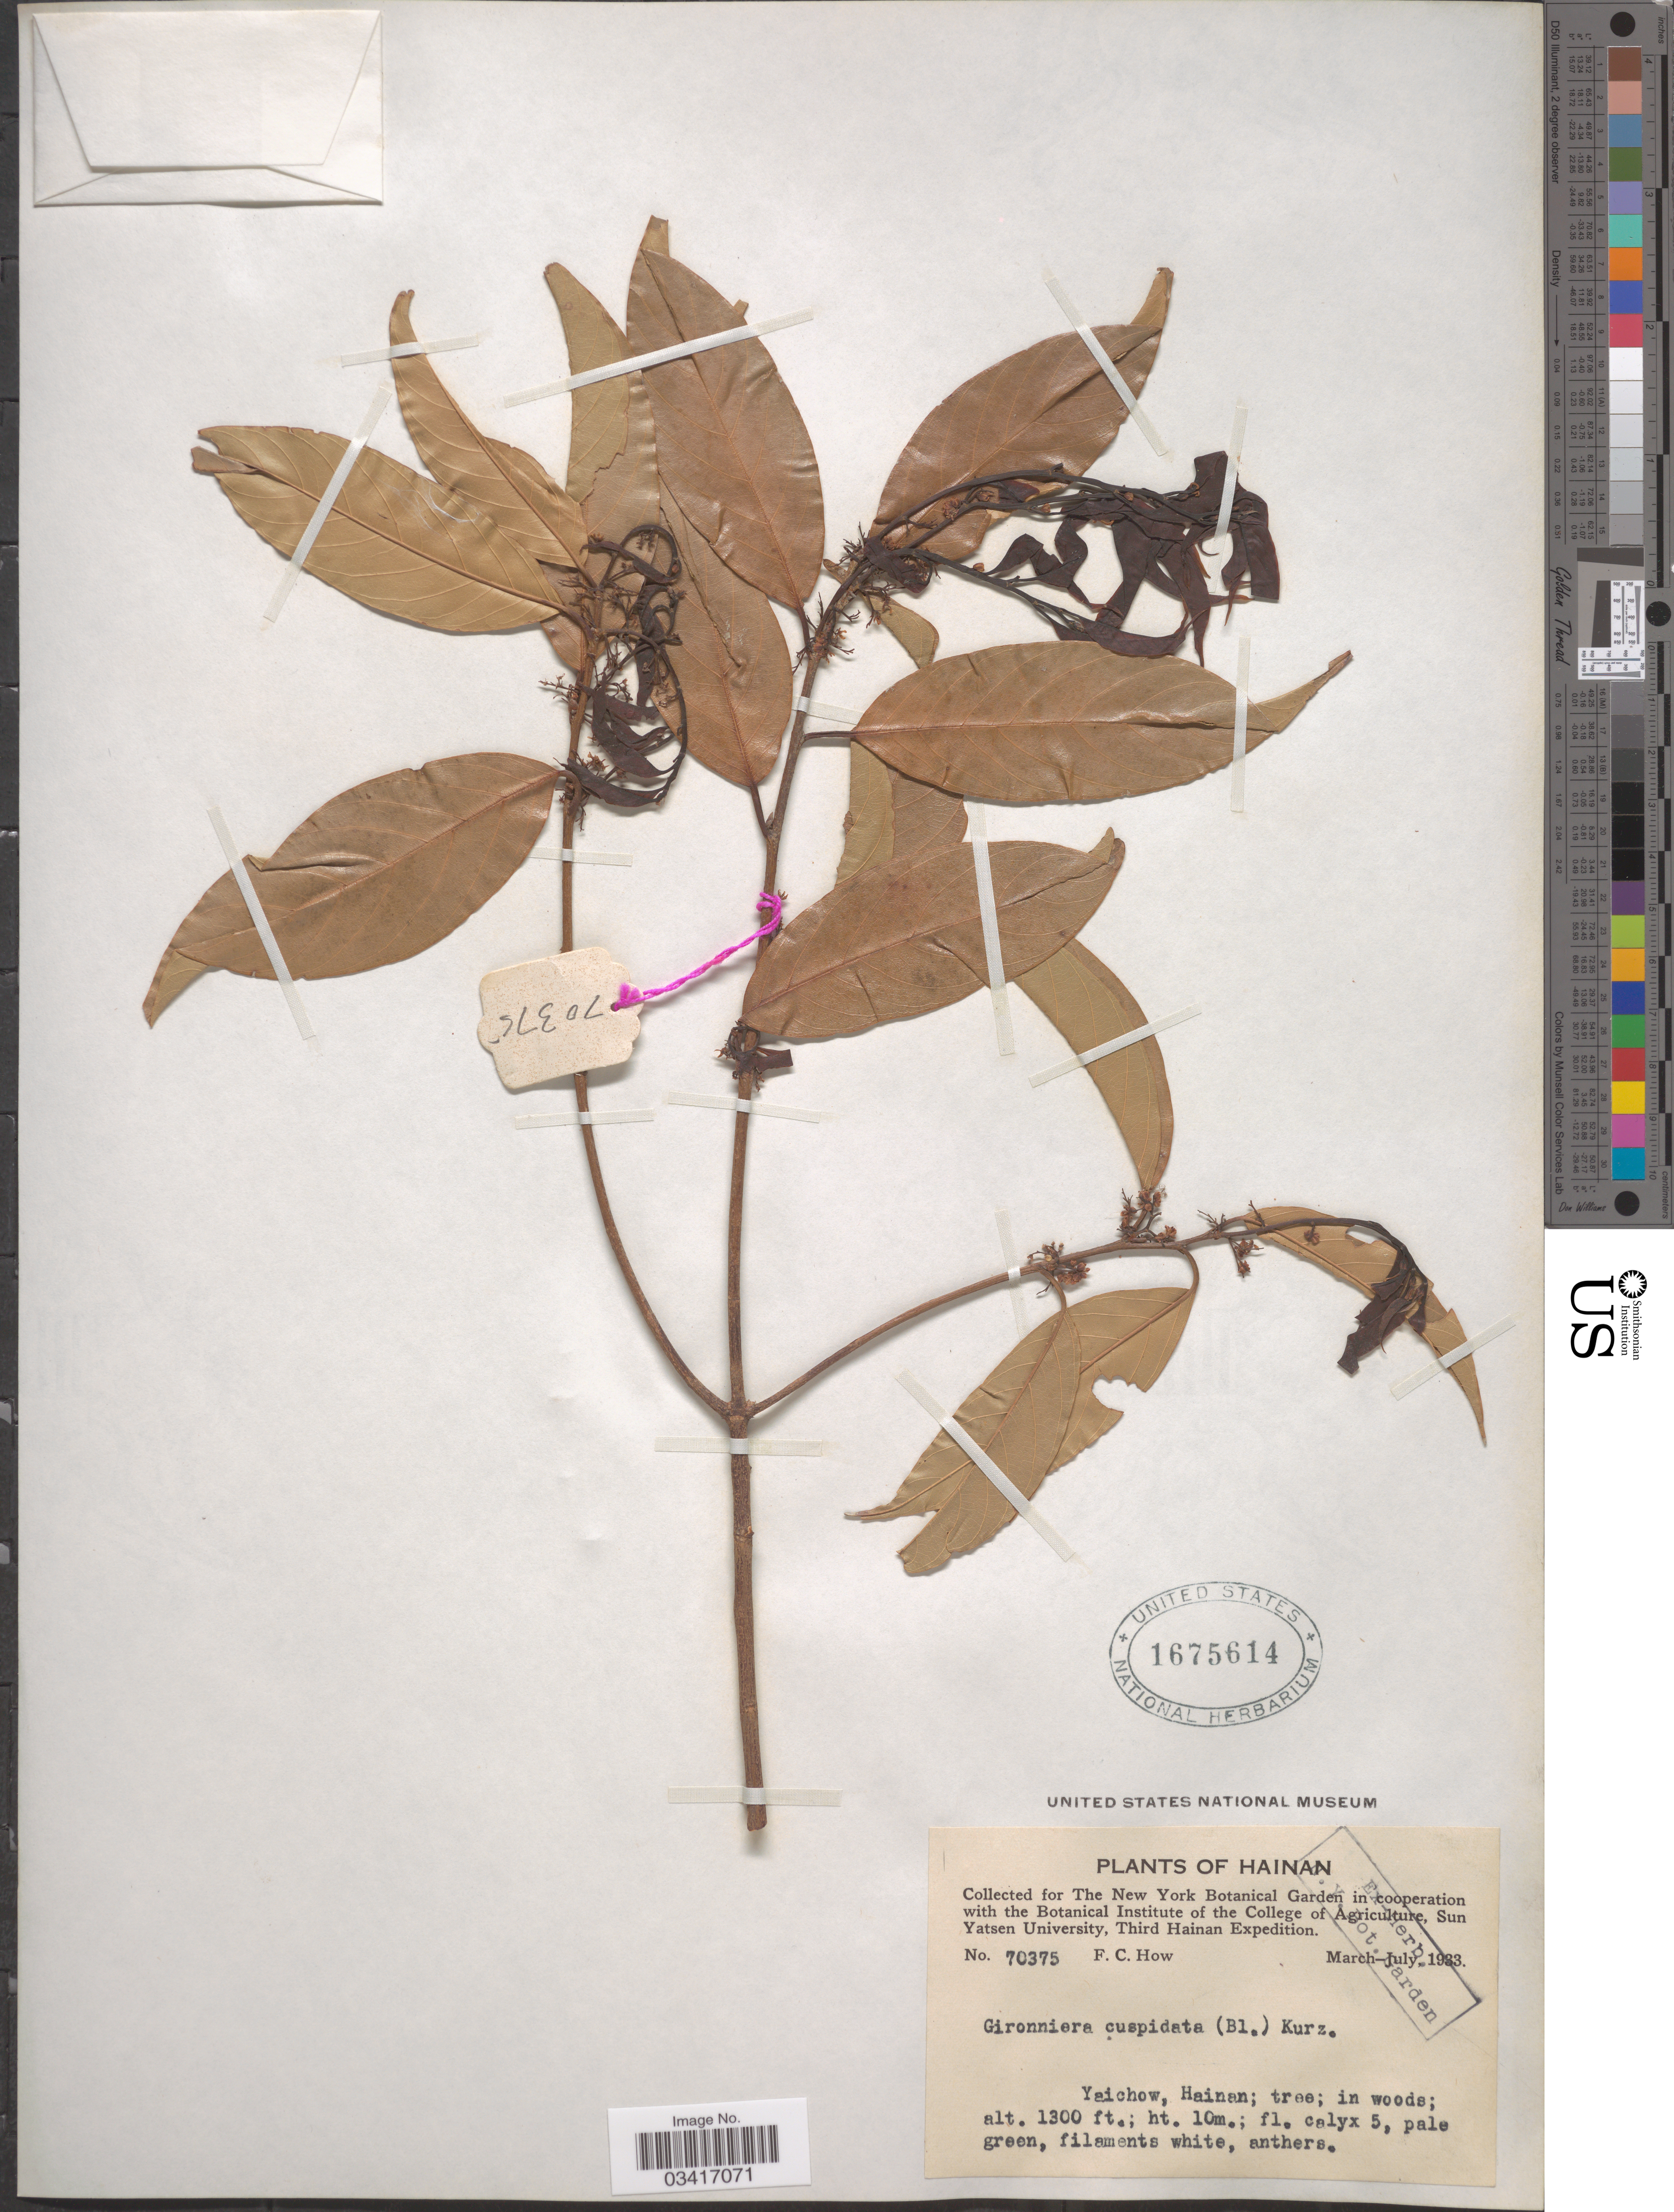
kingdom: Plantae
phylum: Tracheophyta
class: Magnoliopsida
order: Rosales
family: Cannabaceae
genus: Aphananthe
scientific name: Aphananthe cuspidata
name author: (Blume) Planch.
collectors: F. C. How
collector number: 70375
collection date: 1933-03/1933-07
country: China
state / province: Hainan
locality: Yaichow.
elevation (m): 396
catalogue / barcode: US 1675614